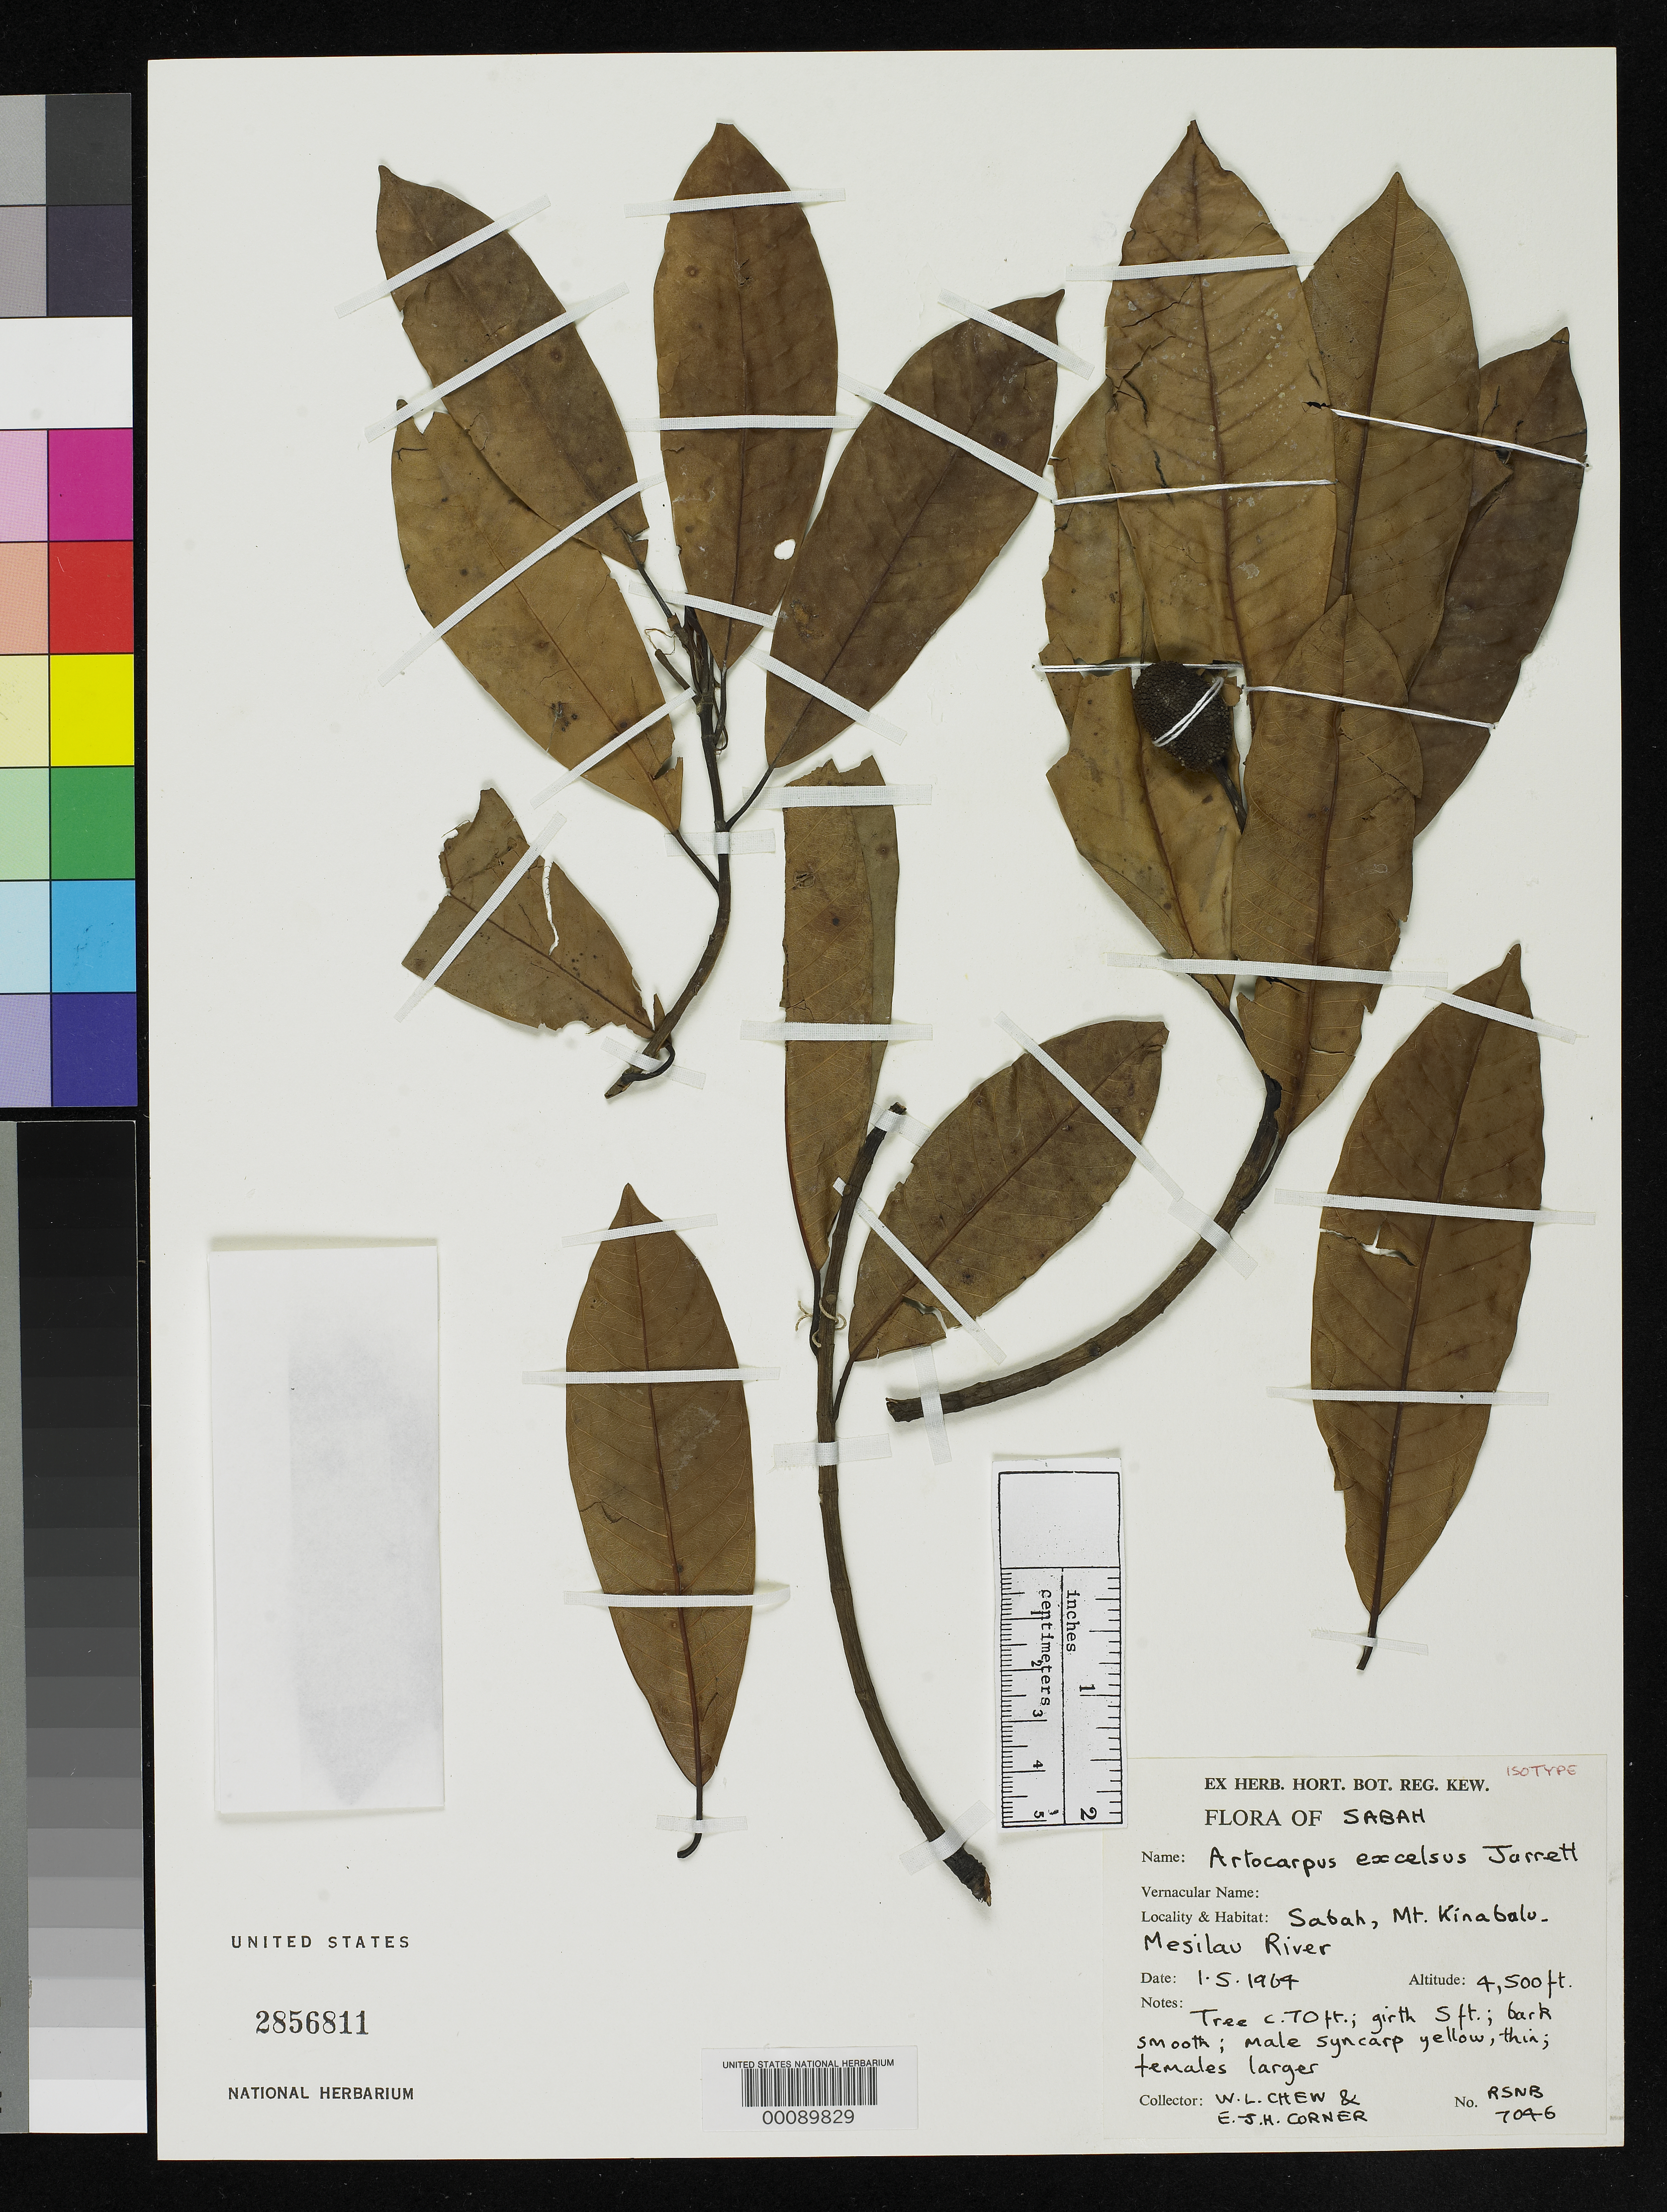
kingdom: Plantae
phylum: Tracheophyta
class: Magnoliopsida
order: Rosales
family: Moraceae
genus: Artocarpus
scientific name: Artocarpus excelsus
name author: F.M. Jarrett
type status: Isotype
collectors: W. Chew & E. Corner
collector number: RSNB 7046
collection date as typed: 01 May 1964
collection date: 1964-05-01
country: Malaysia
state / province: Sabah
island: Borneo Island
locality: Mt. Kinabalu, Mesilau Rriver, alt. 4500 Ft.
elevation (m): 1372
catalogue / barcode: US 2856811